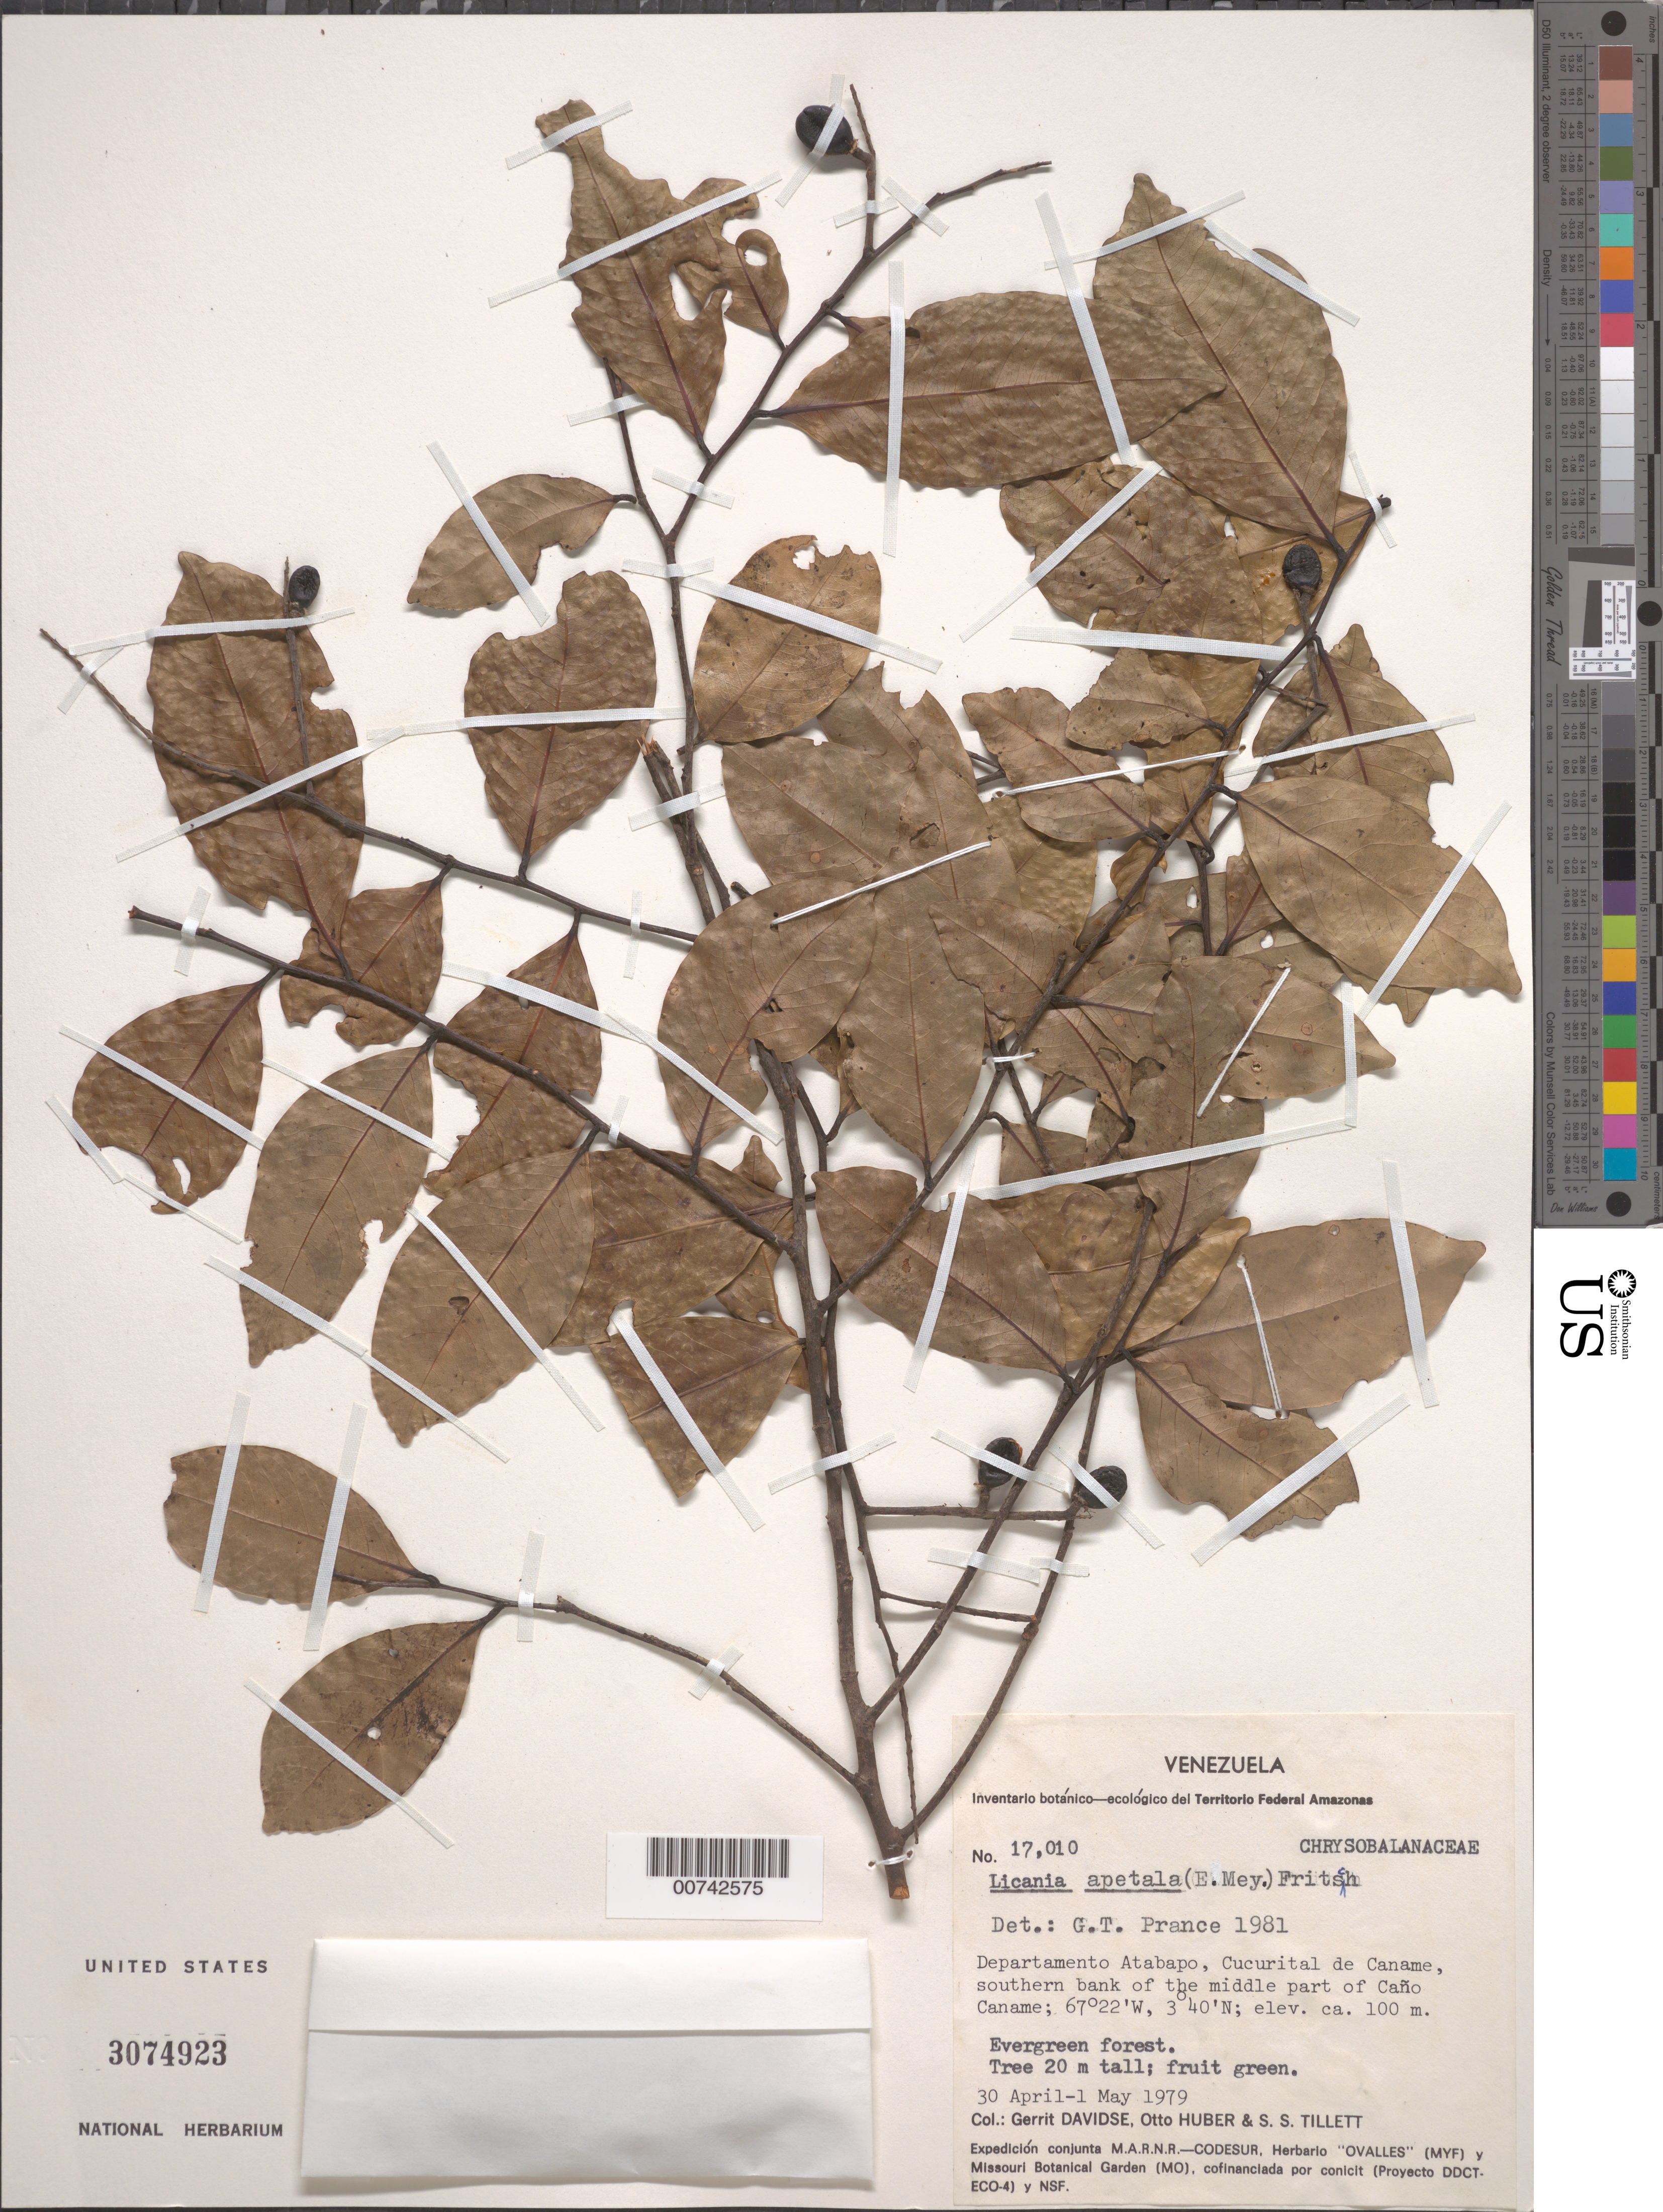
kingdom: Plantae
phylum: Tracheophyta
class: Magnoliopsida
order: Malpighiales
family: Chrysobalanaceae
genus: Leptobalanus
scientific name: Leptobalanus apetalus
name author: (E. Mey.) Sothers & Prance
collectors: G. Davidse, O. Huber & S. S. Tillett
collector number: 17010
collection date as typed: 30-Apr-79 to 1-May-79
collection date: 1979-04-30/1979-05-01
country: Venezuela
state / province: Amazonas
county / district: Atabapo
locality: Cucurital de Caname, southern bank of the middle part of Caño Caname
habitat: Evergreen forest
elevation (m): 100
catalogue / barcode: US 3074923